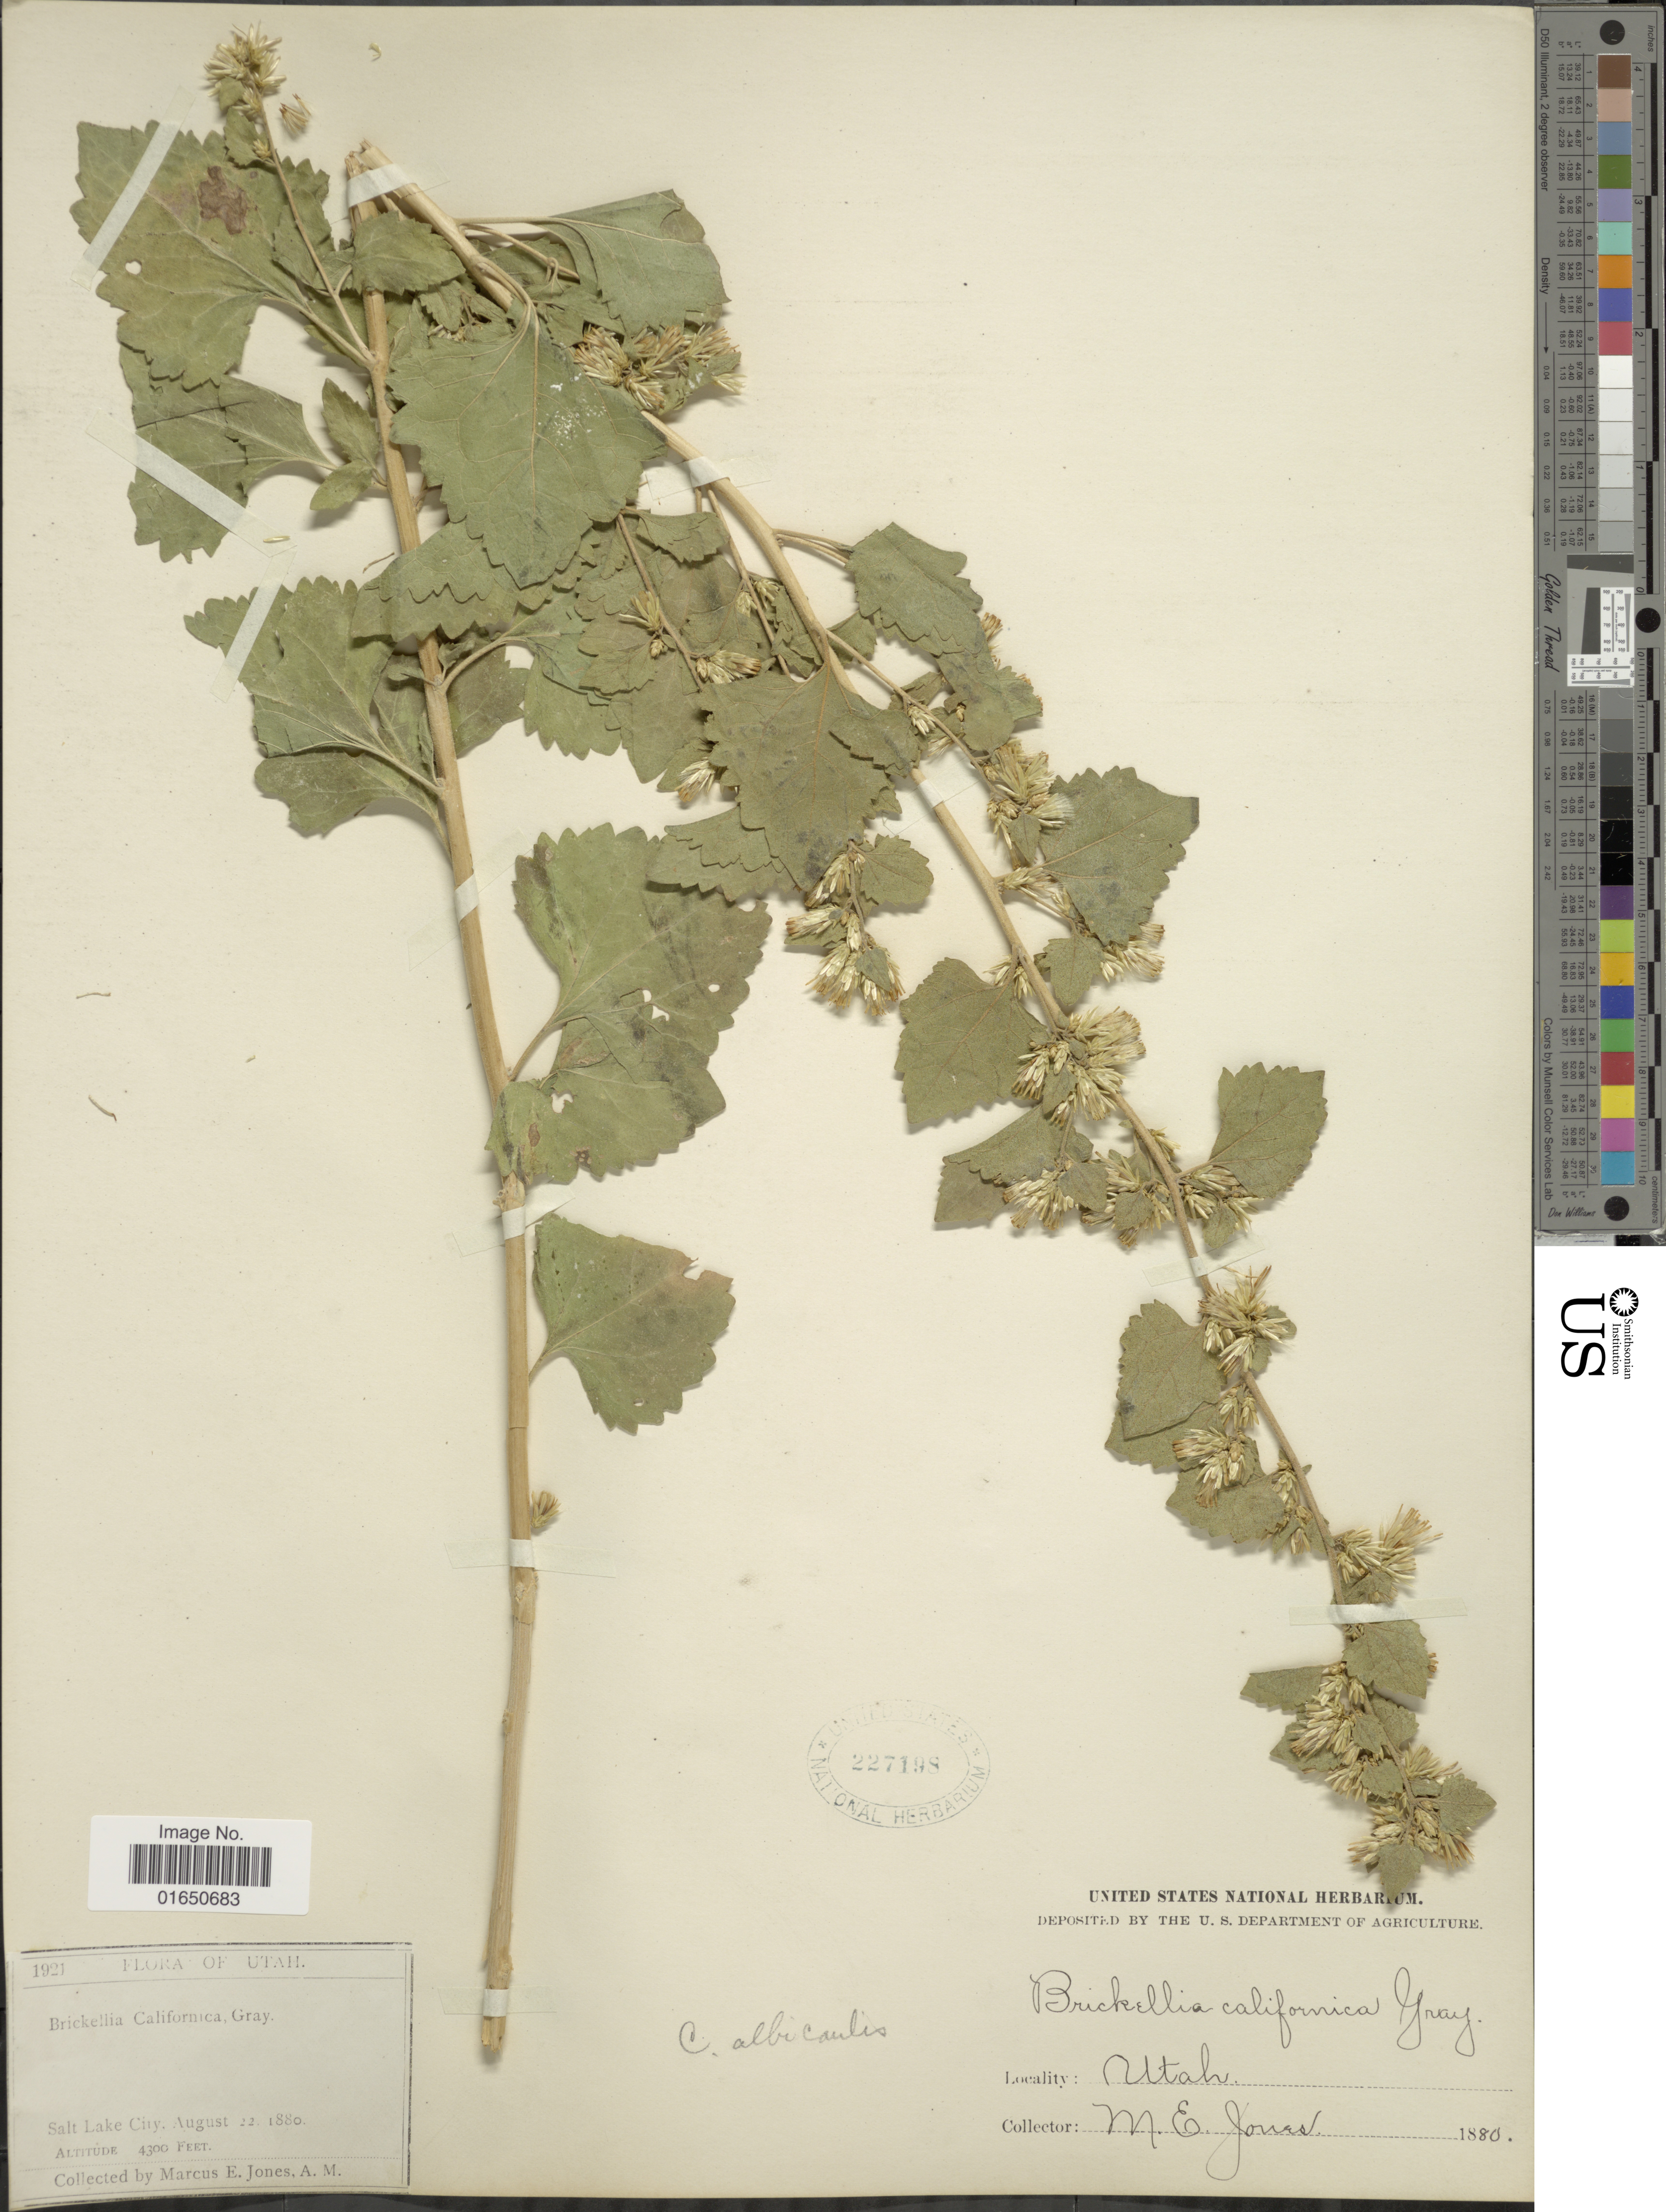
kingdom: Plantae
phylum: Tracheophyta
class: Magnoliopsida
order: Asterales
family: Asteraceae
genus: Brickellia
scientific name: Brickellia californica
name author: (Torr. & A. Gray) A. Gray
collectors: M. E. Jones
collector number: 1921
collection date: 1880-08-22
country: United States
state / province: Utah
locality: Salt Lake City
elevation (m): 1311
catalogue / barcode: US 227198